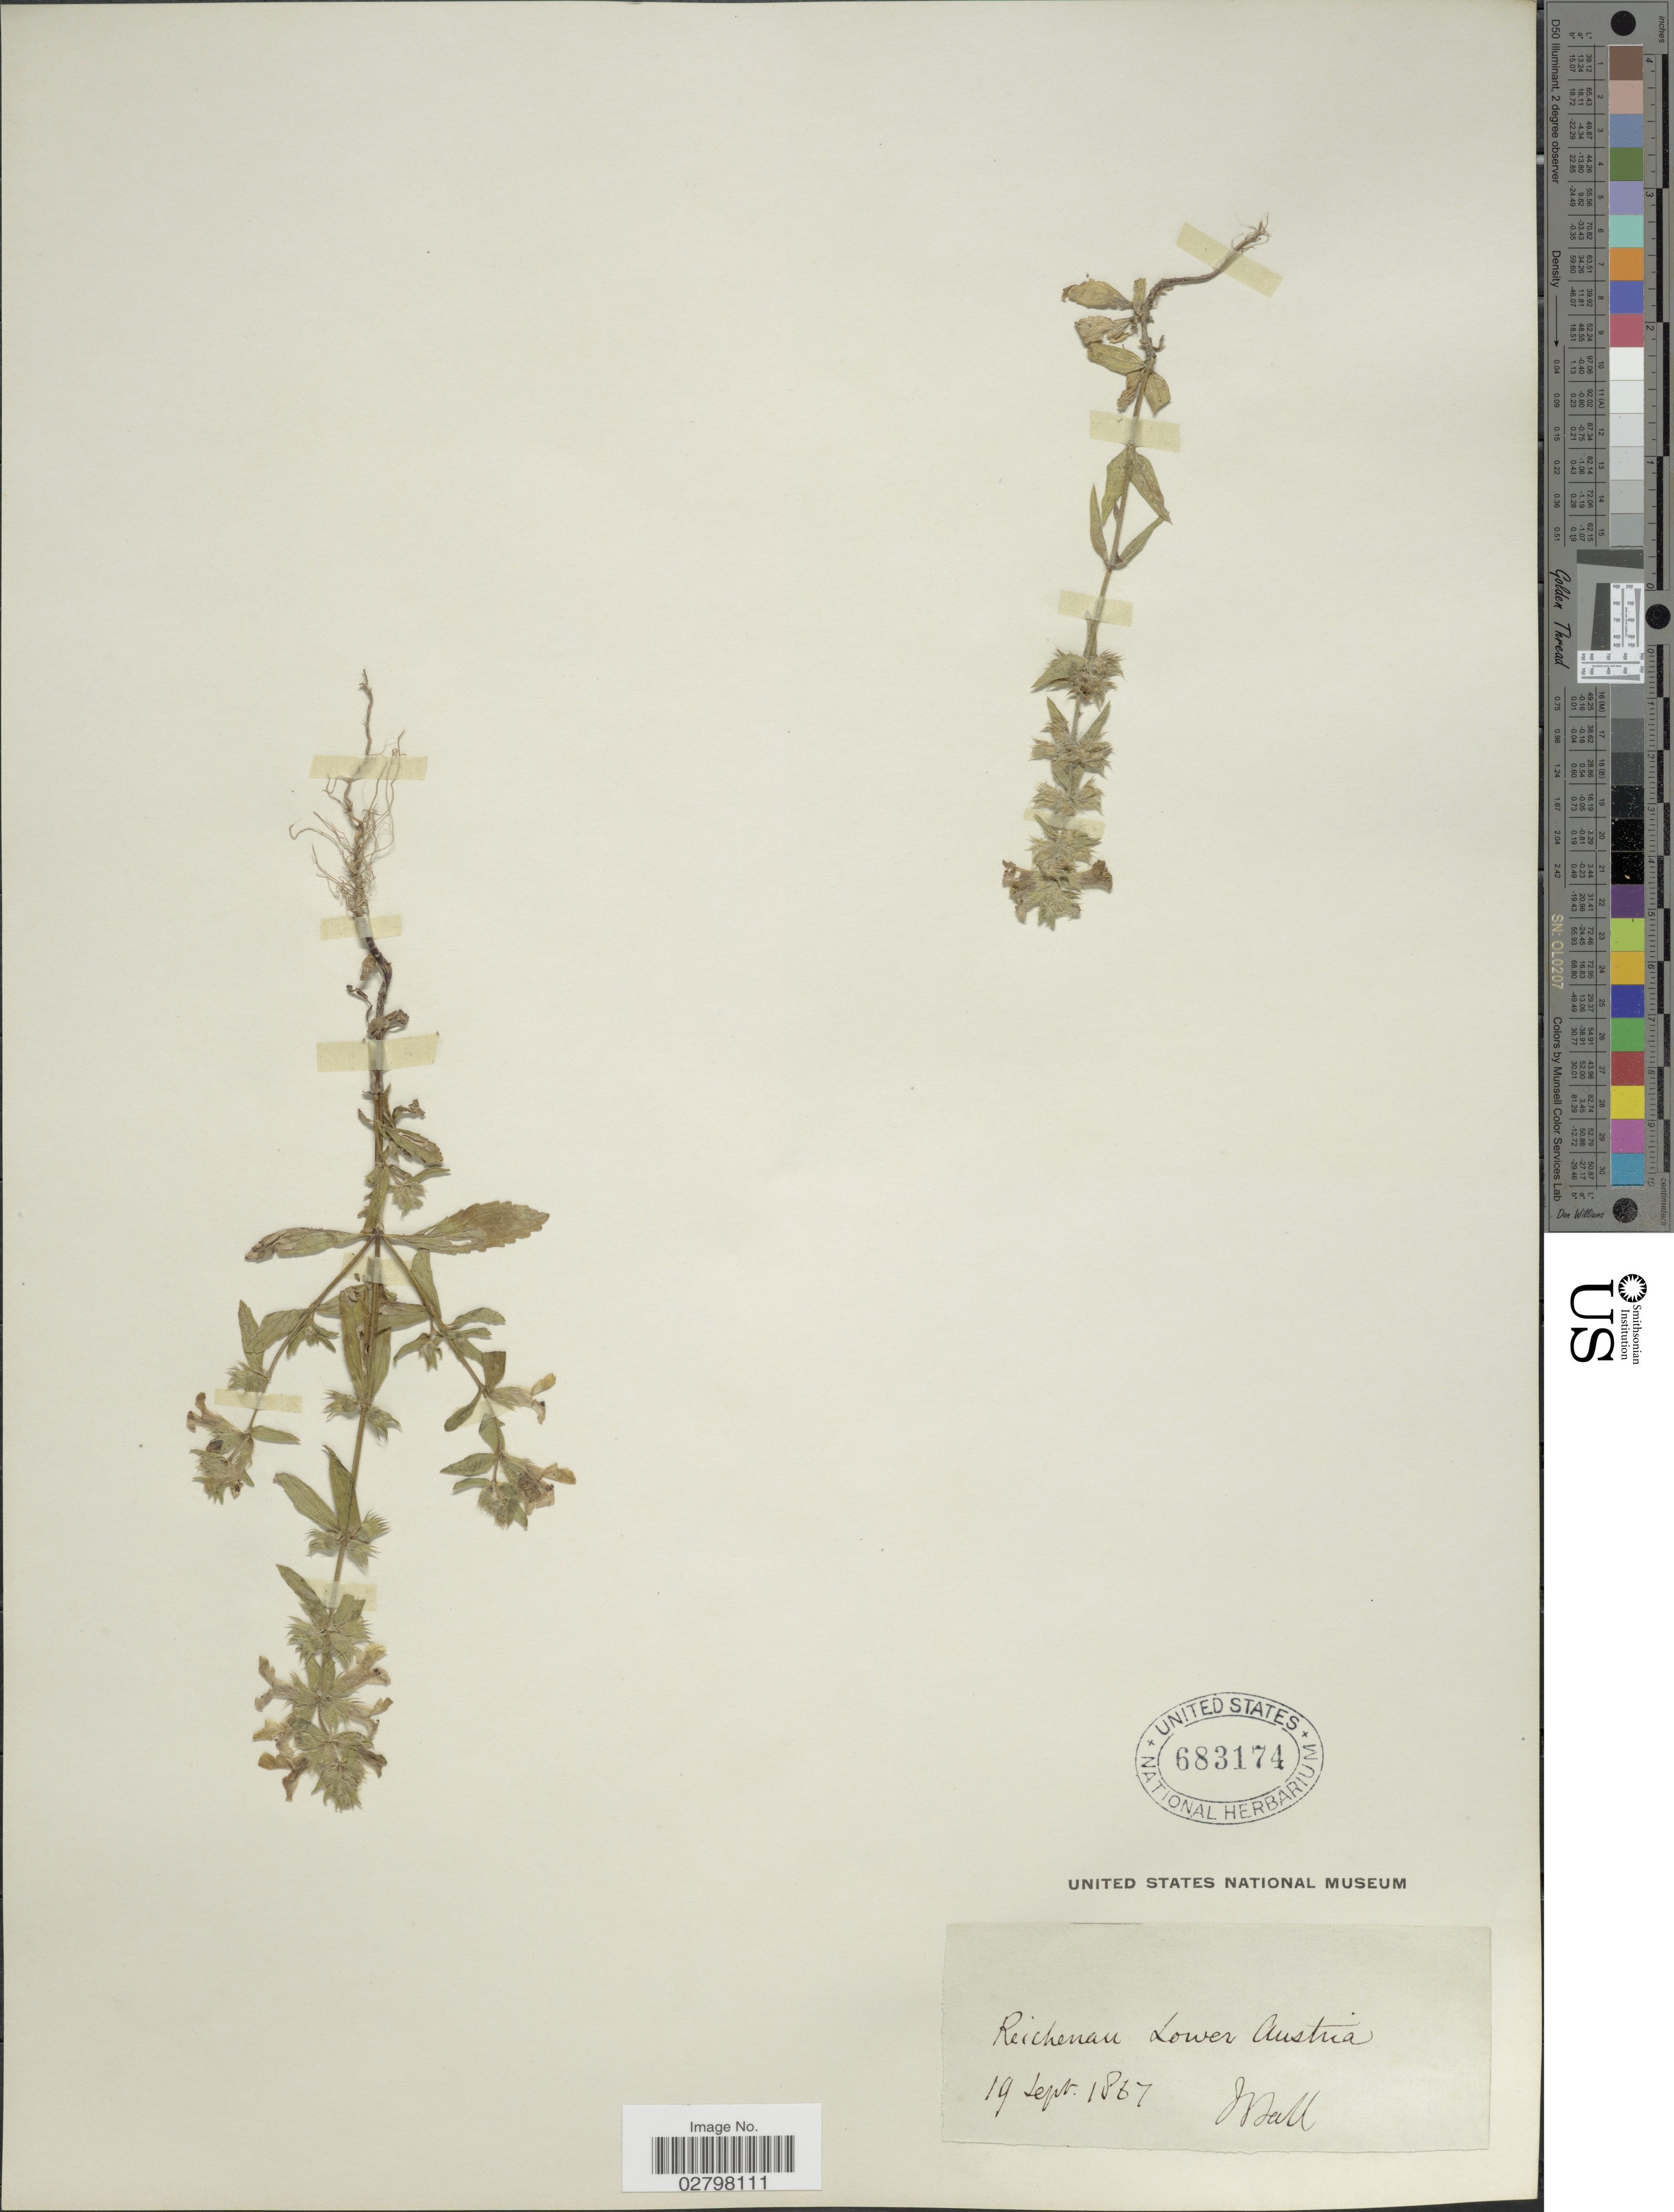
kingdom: Plantae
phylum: Tracheophyta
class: Magnoliopsida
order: Lamiales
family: Lamiaceae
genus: Stachys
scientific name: Stachys sp.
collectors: J. Ball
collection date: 1867-09-19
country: Austria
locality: Reichenau Lower Austria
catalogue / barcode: US 683174